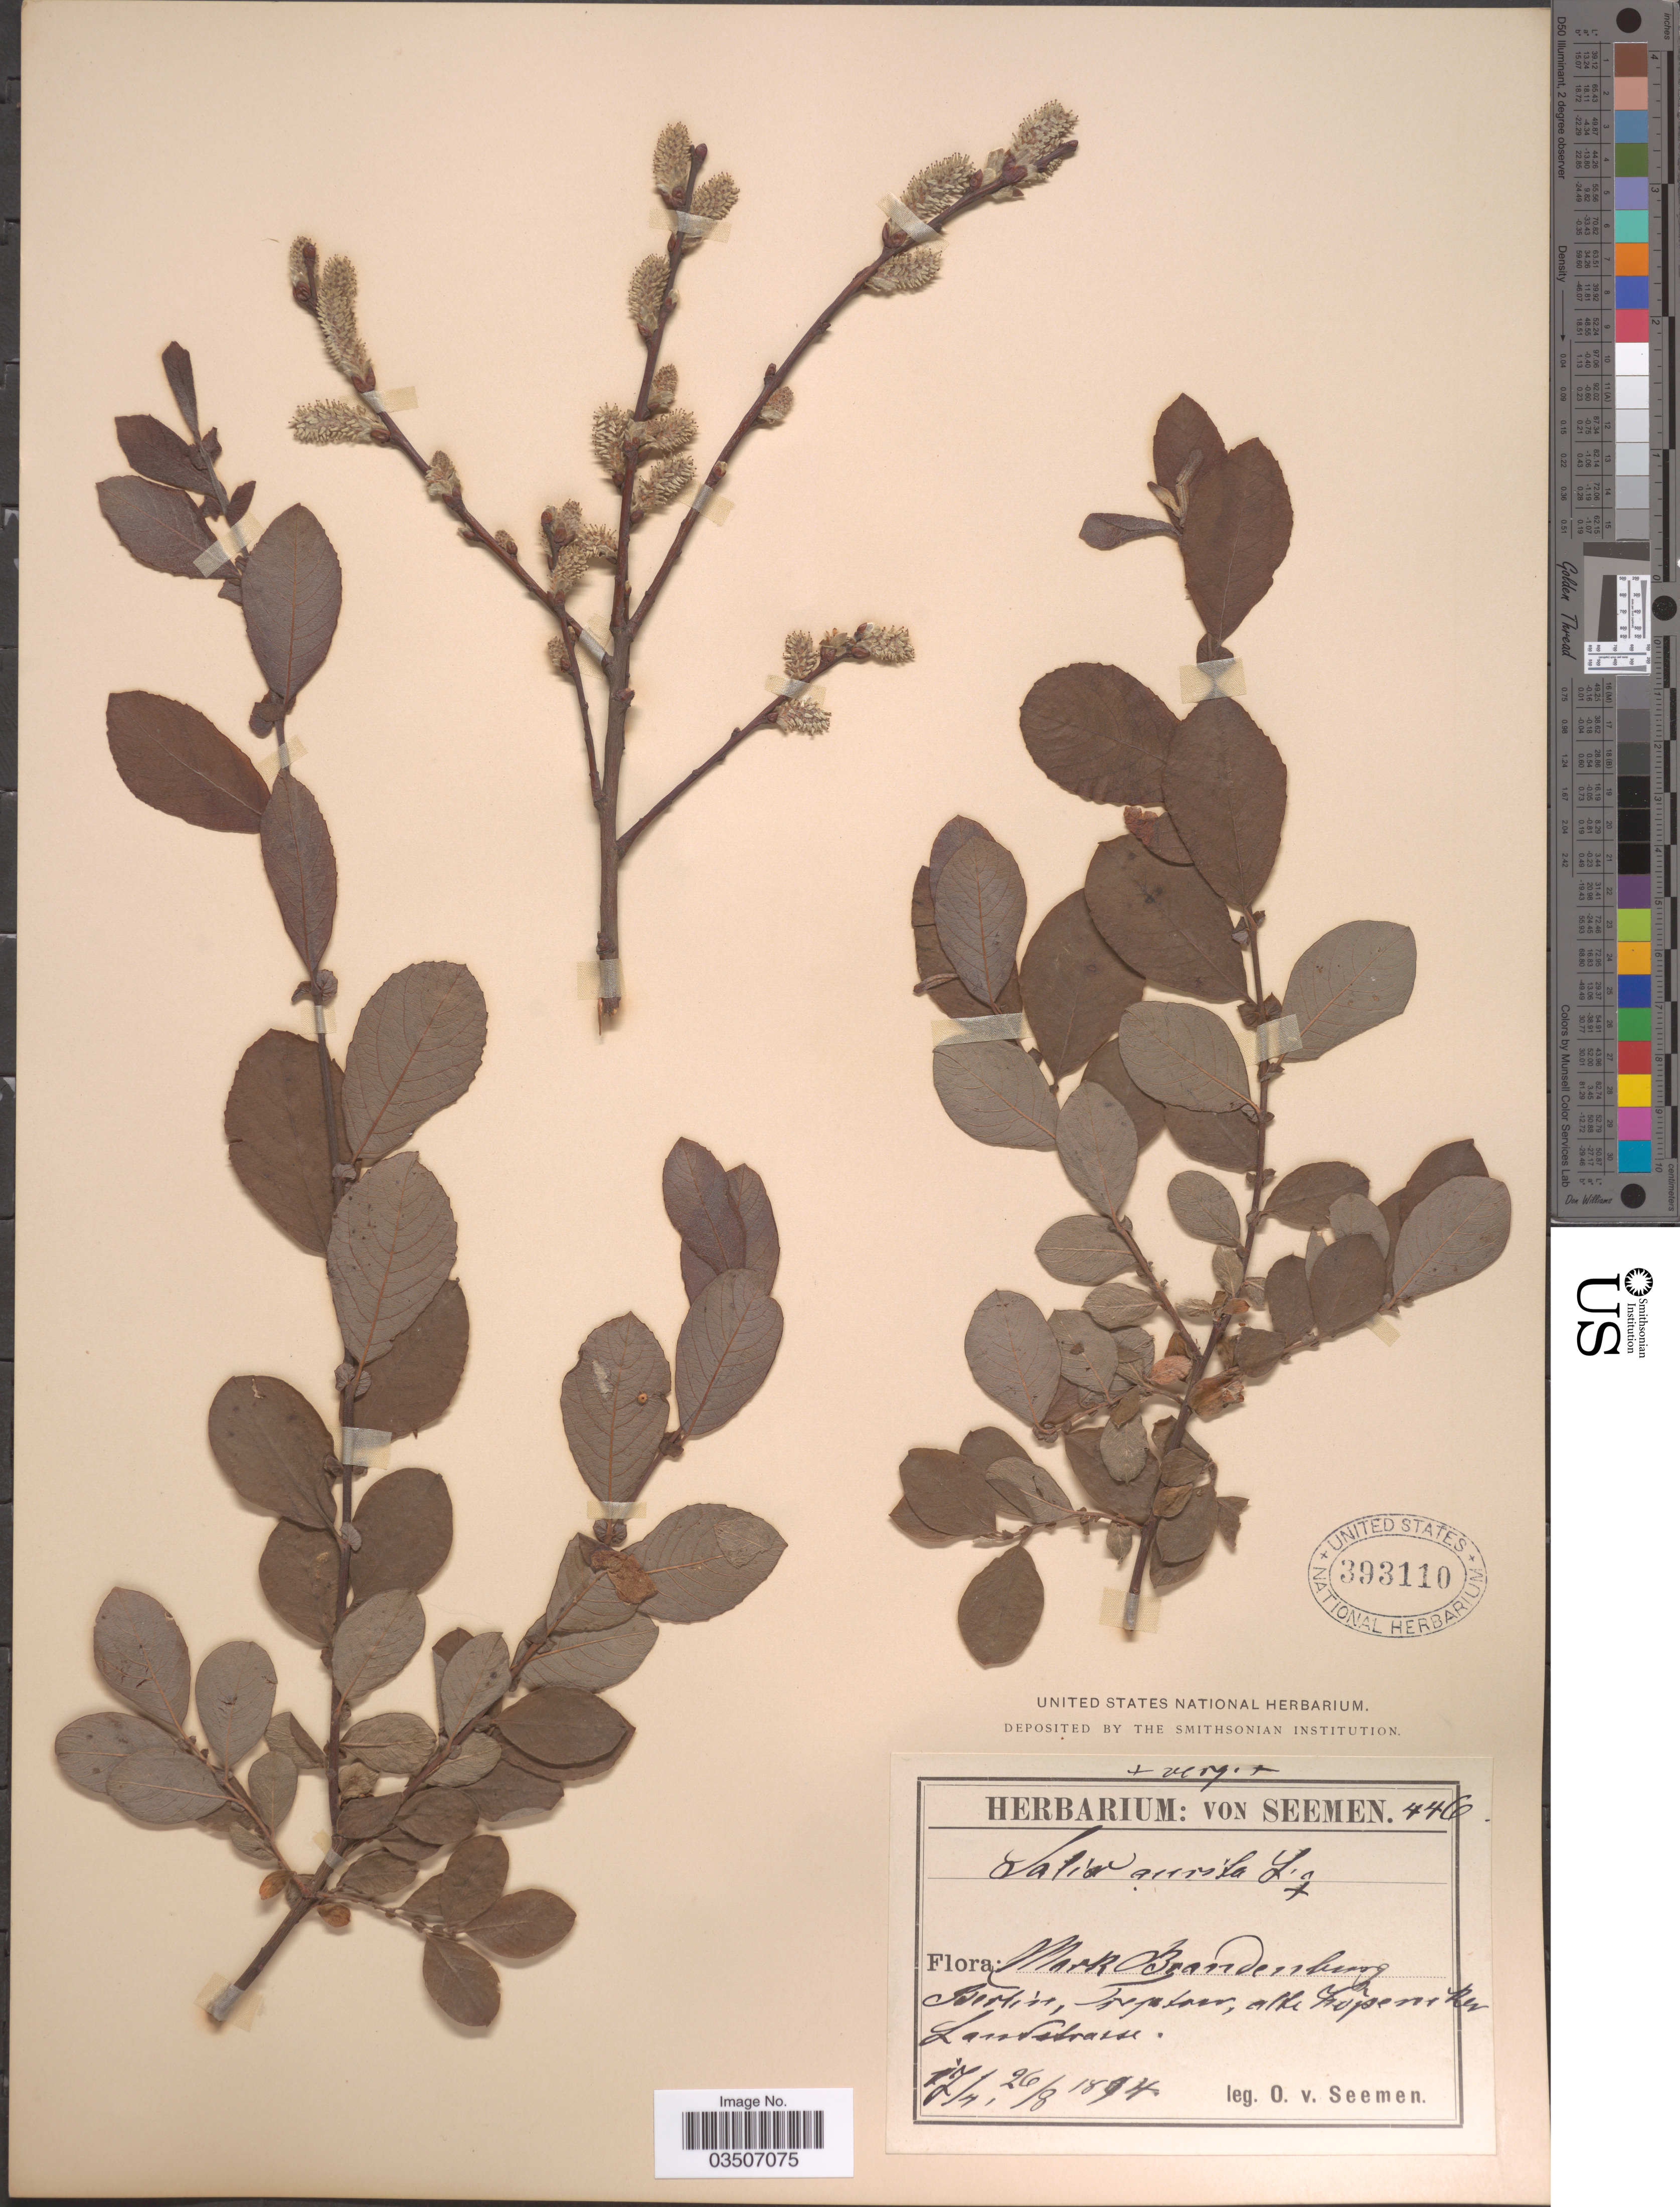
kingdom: Plantae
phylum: Tracheophyta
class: Magnoliopsida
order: Malpighiales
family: Salicaceae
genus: Salix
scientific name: Salix aurita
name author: L.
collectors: K. O. von Seemen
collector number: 446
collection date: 1894-04-17/1894-08-26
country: Germany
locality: Mark Brandenburg. Berlin, Treptow, alte Kopeniker Landstrasse.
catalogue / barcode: US 393110